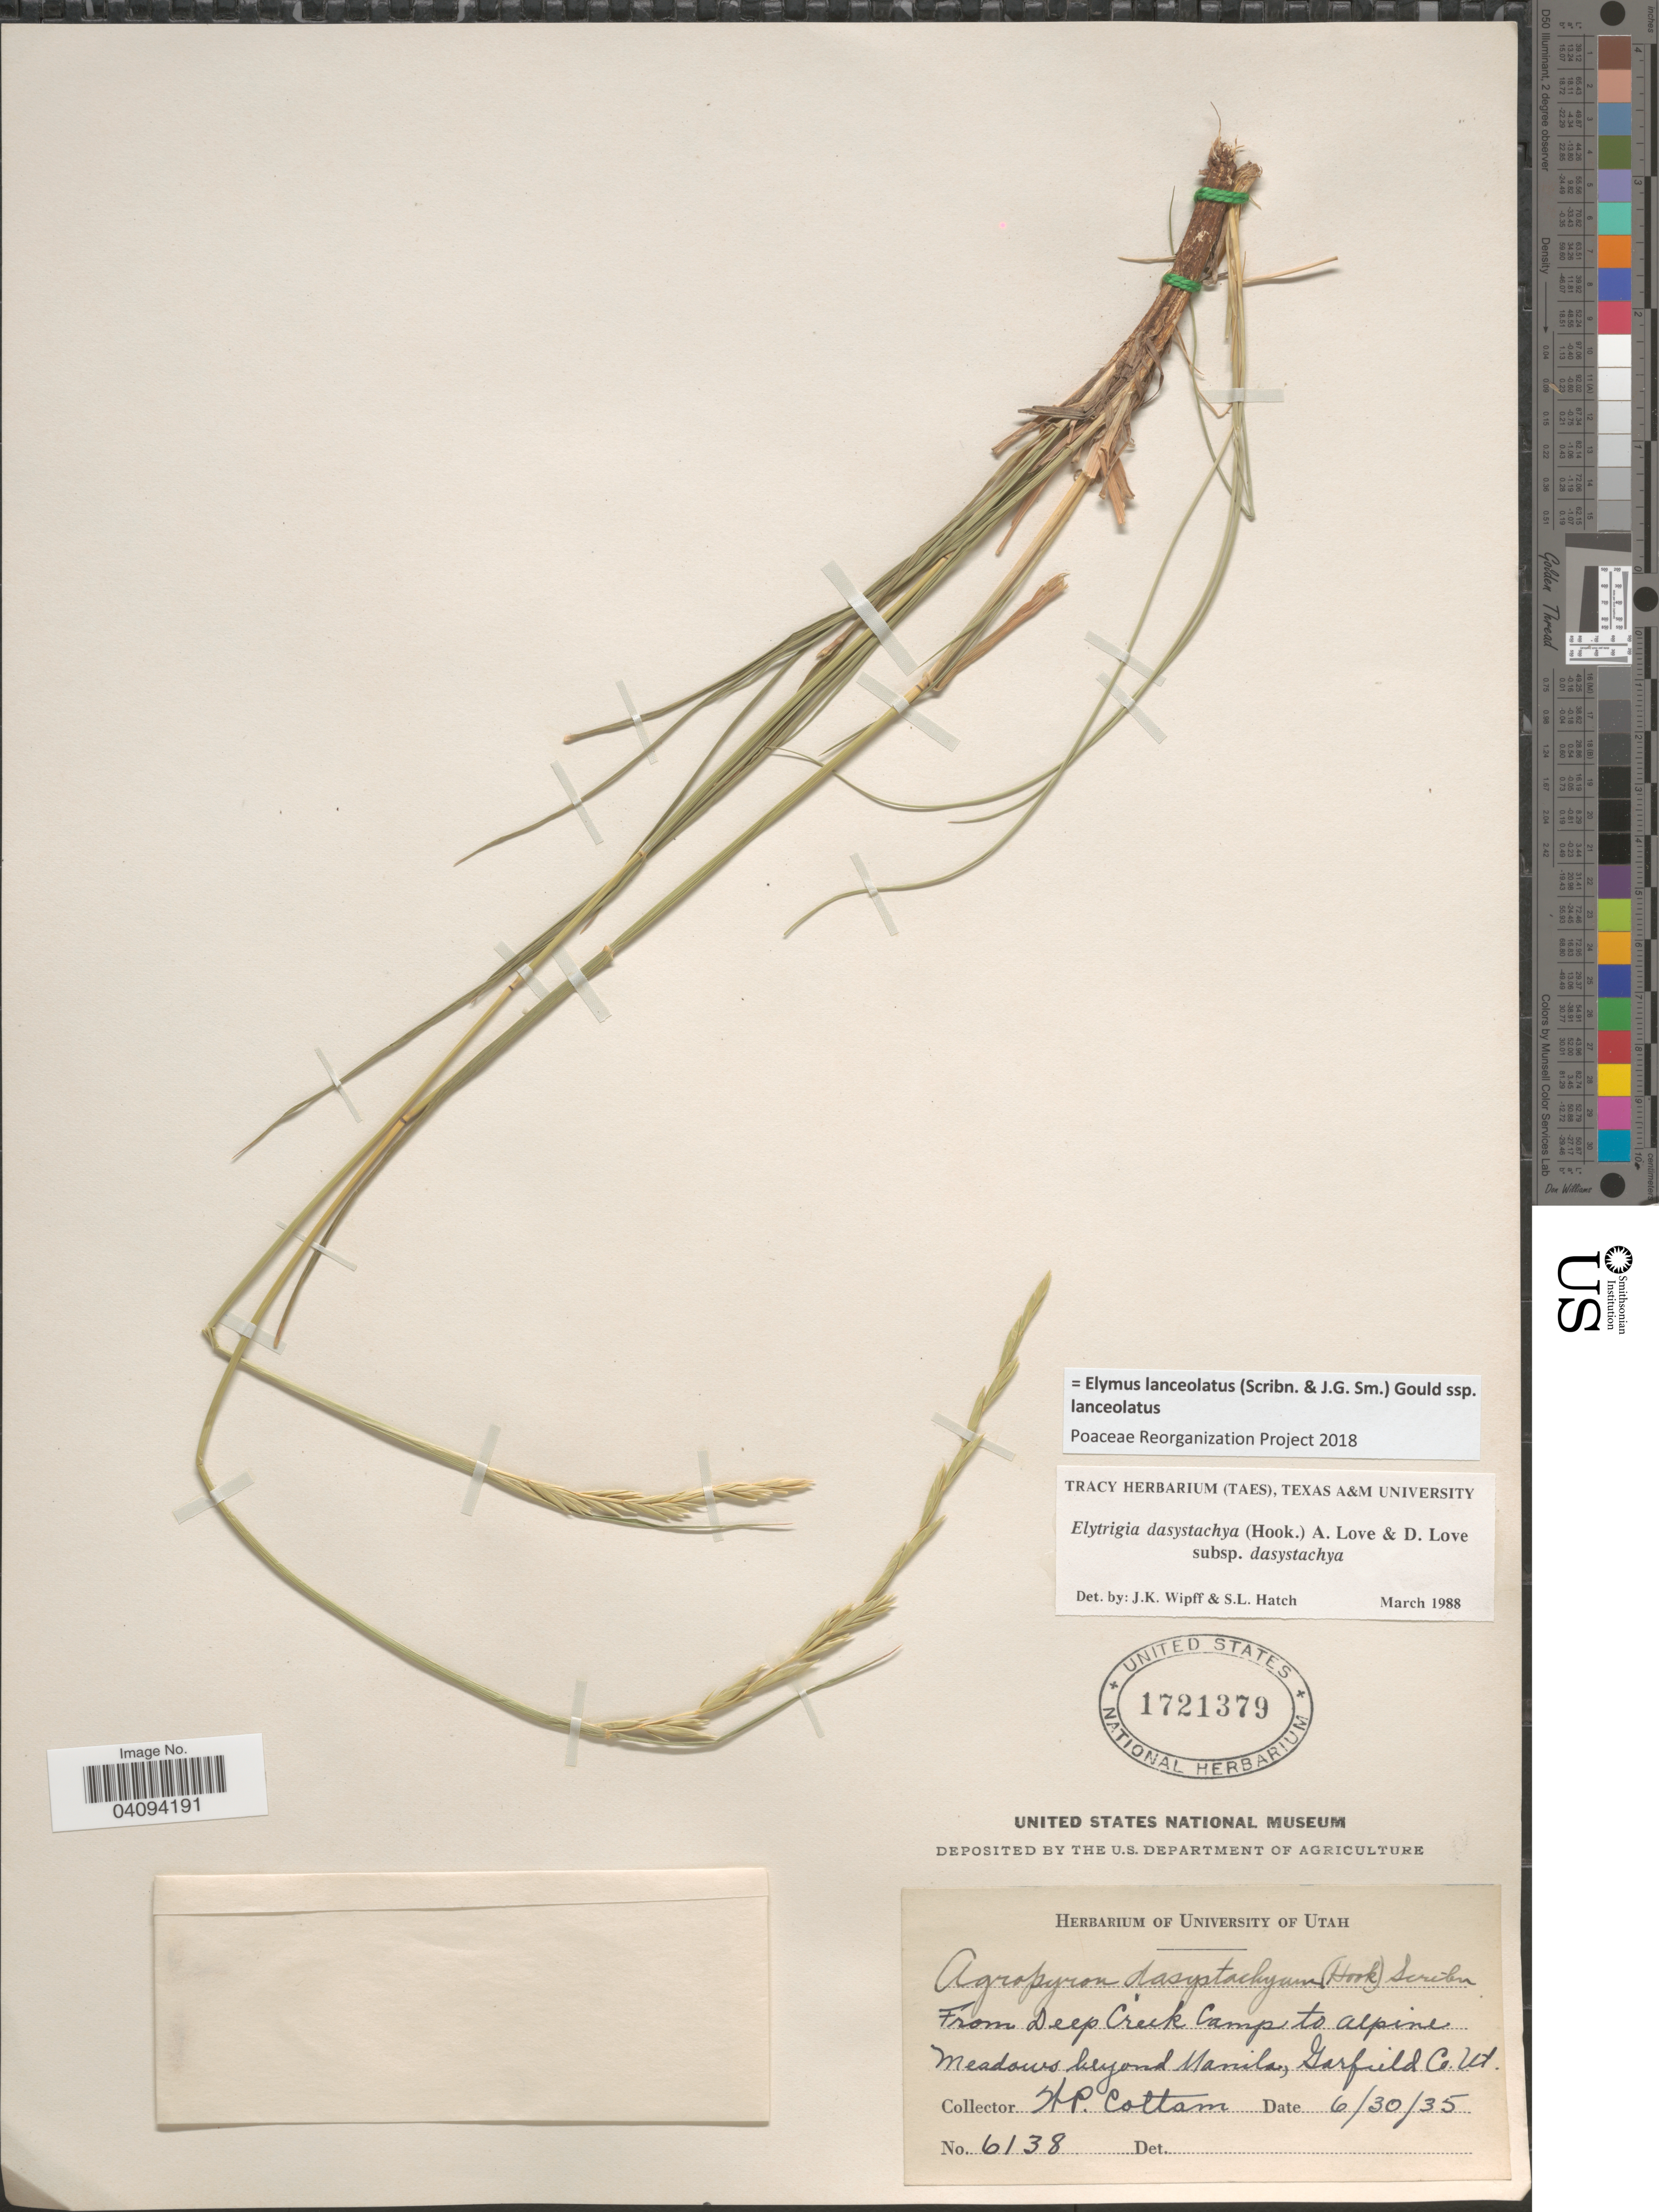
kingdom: Plantae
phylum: Tracheophyta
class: Liliopsida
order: Poales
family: Poaceae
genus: Elymus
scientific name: Elymus lanceolatus subsp. lanceolatus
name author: (Scribn. & J.G. Sm.) Gould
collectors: W. Cottam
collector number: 6138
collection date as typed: Transcribed d/m/y: 30/6/35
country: United States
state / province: Utah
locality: From Deep Creek Camp to Alpine Meadows beyond Manila, Garfield Co.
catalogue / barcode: US 1721379